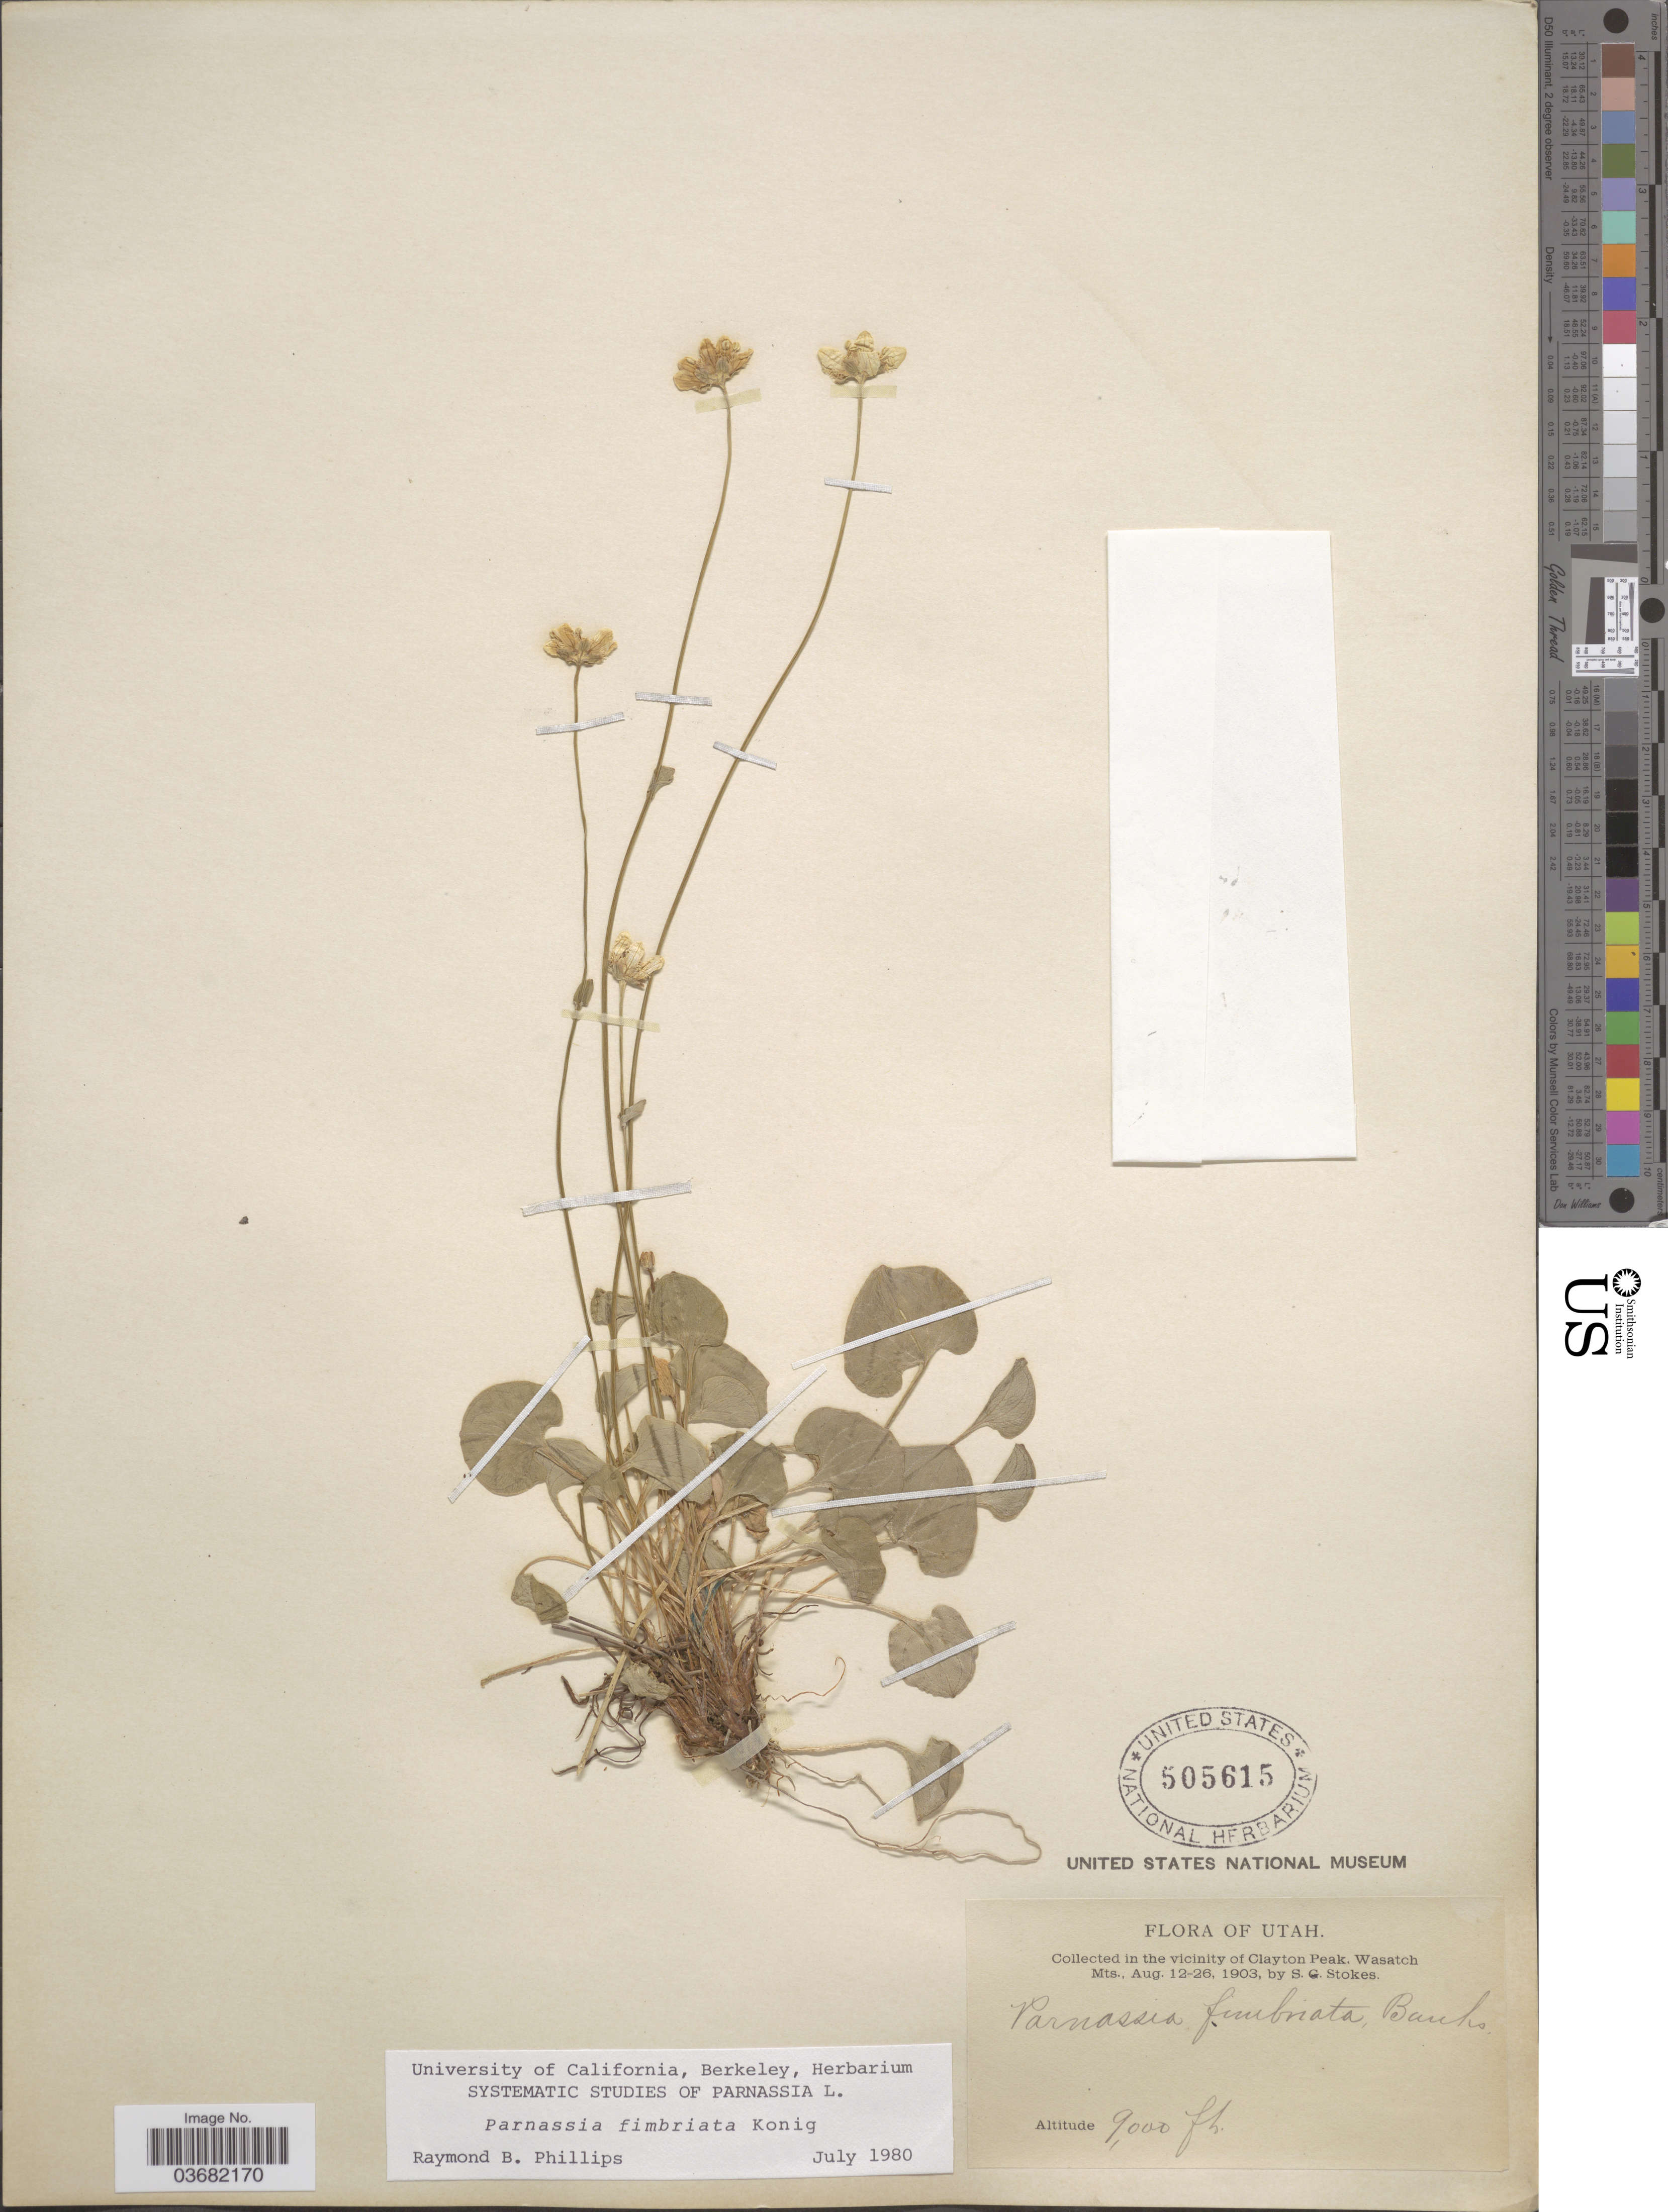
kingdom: Plantae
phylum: Tracheophyta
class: Magnoliopsida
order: Celastrales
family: Parnassiaceae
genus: Parnassia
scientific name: Parnassia fimbriata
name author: K.D. Koenig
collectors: S. Stokes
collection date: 1903-08-12/1903-08-26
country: United States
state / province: Utah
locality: In the vicinity of Clayton Peak, Wasatch Mts.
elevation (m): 2743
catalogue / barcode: US 505615